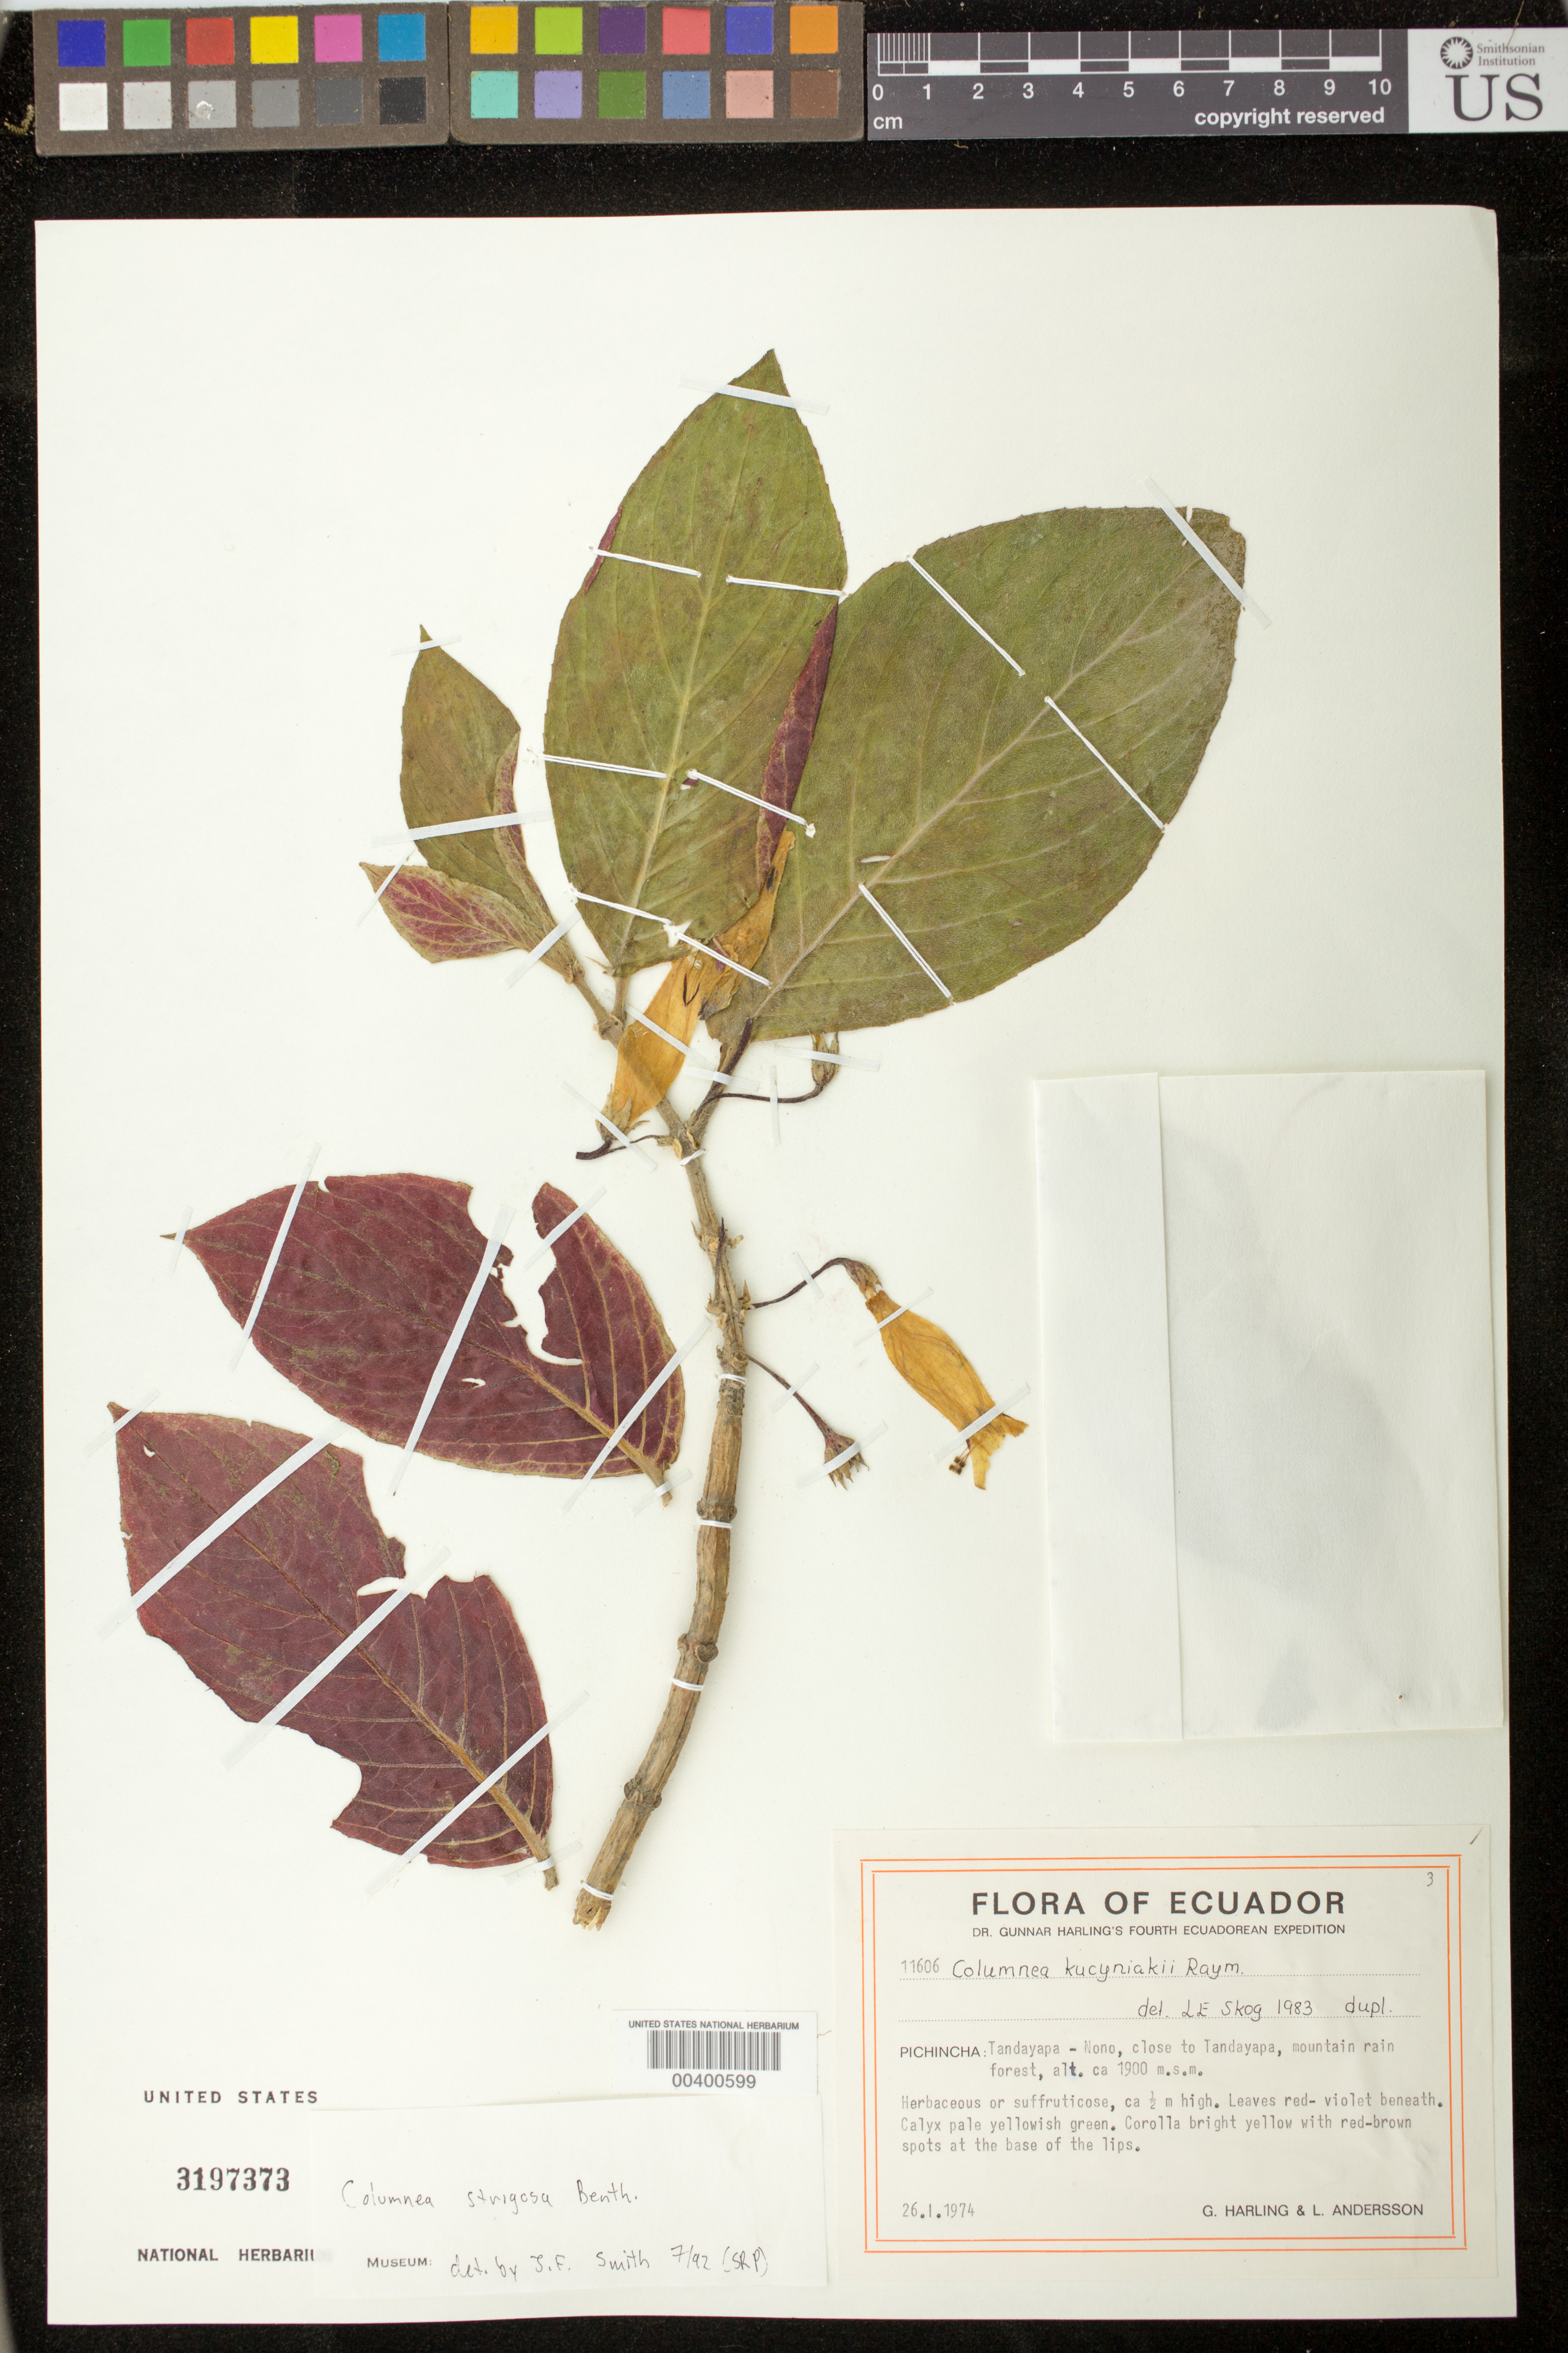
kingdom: Plantae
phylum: Tracheophyta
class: Magnoliopsida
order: Lamiales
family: Gesneriaceae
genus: Columnea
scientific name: Columnea strigosa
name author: Benth.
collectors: G. Harling & L. Andersson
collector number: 11606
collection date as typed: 26 Jan 1974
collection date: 1974-01-26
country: Ecuador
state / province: Pichincha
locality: Tandayapa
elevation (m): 1900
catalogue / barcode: US 3197373